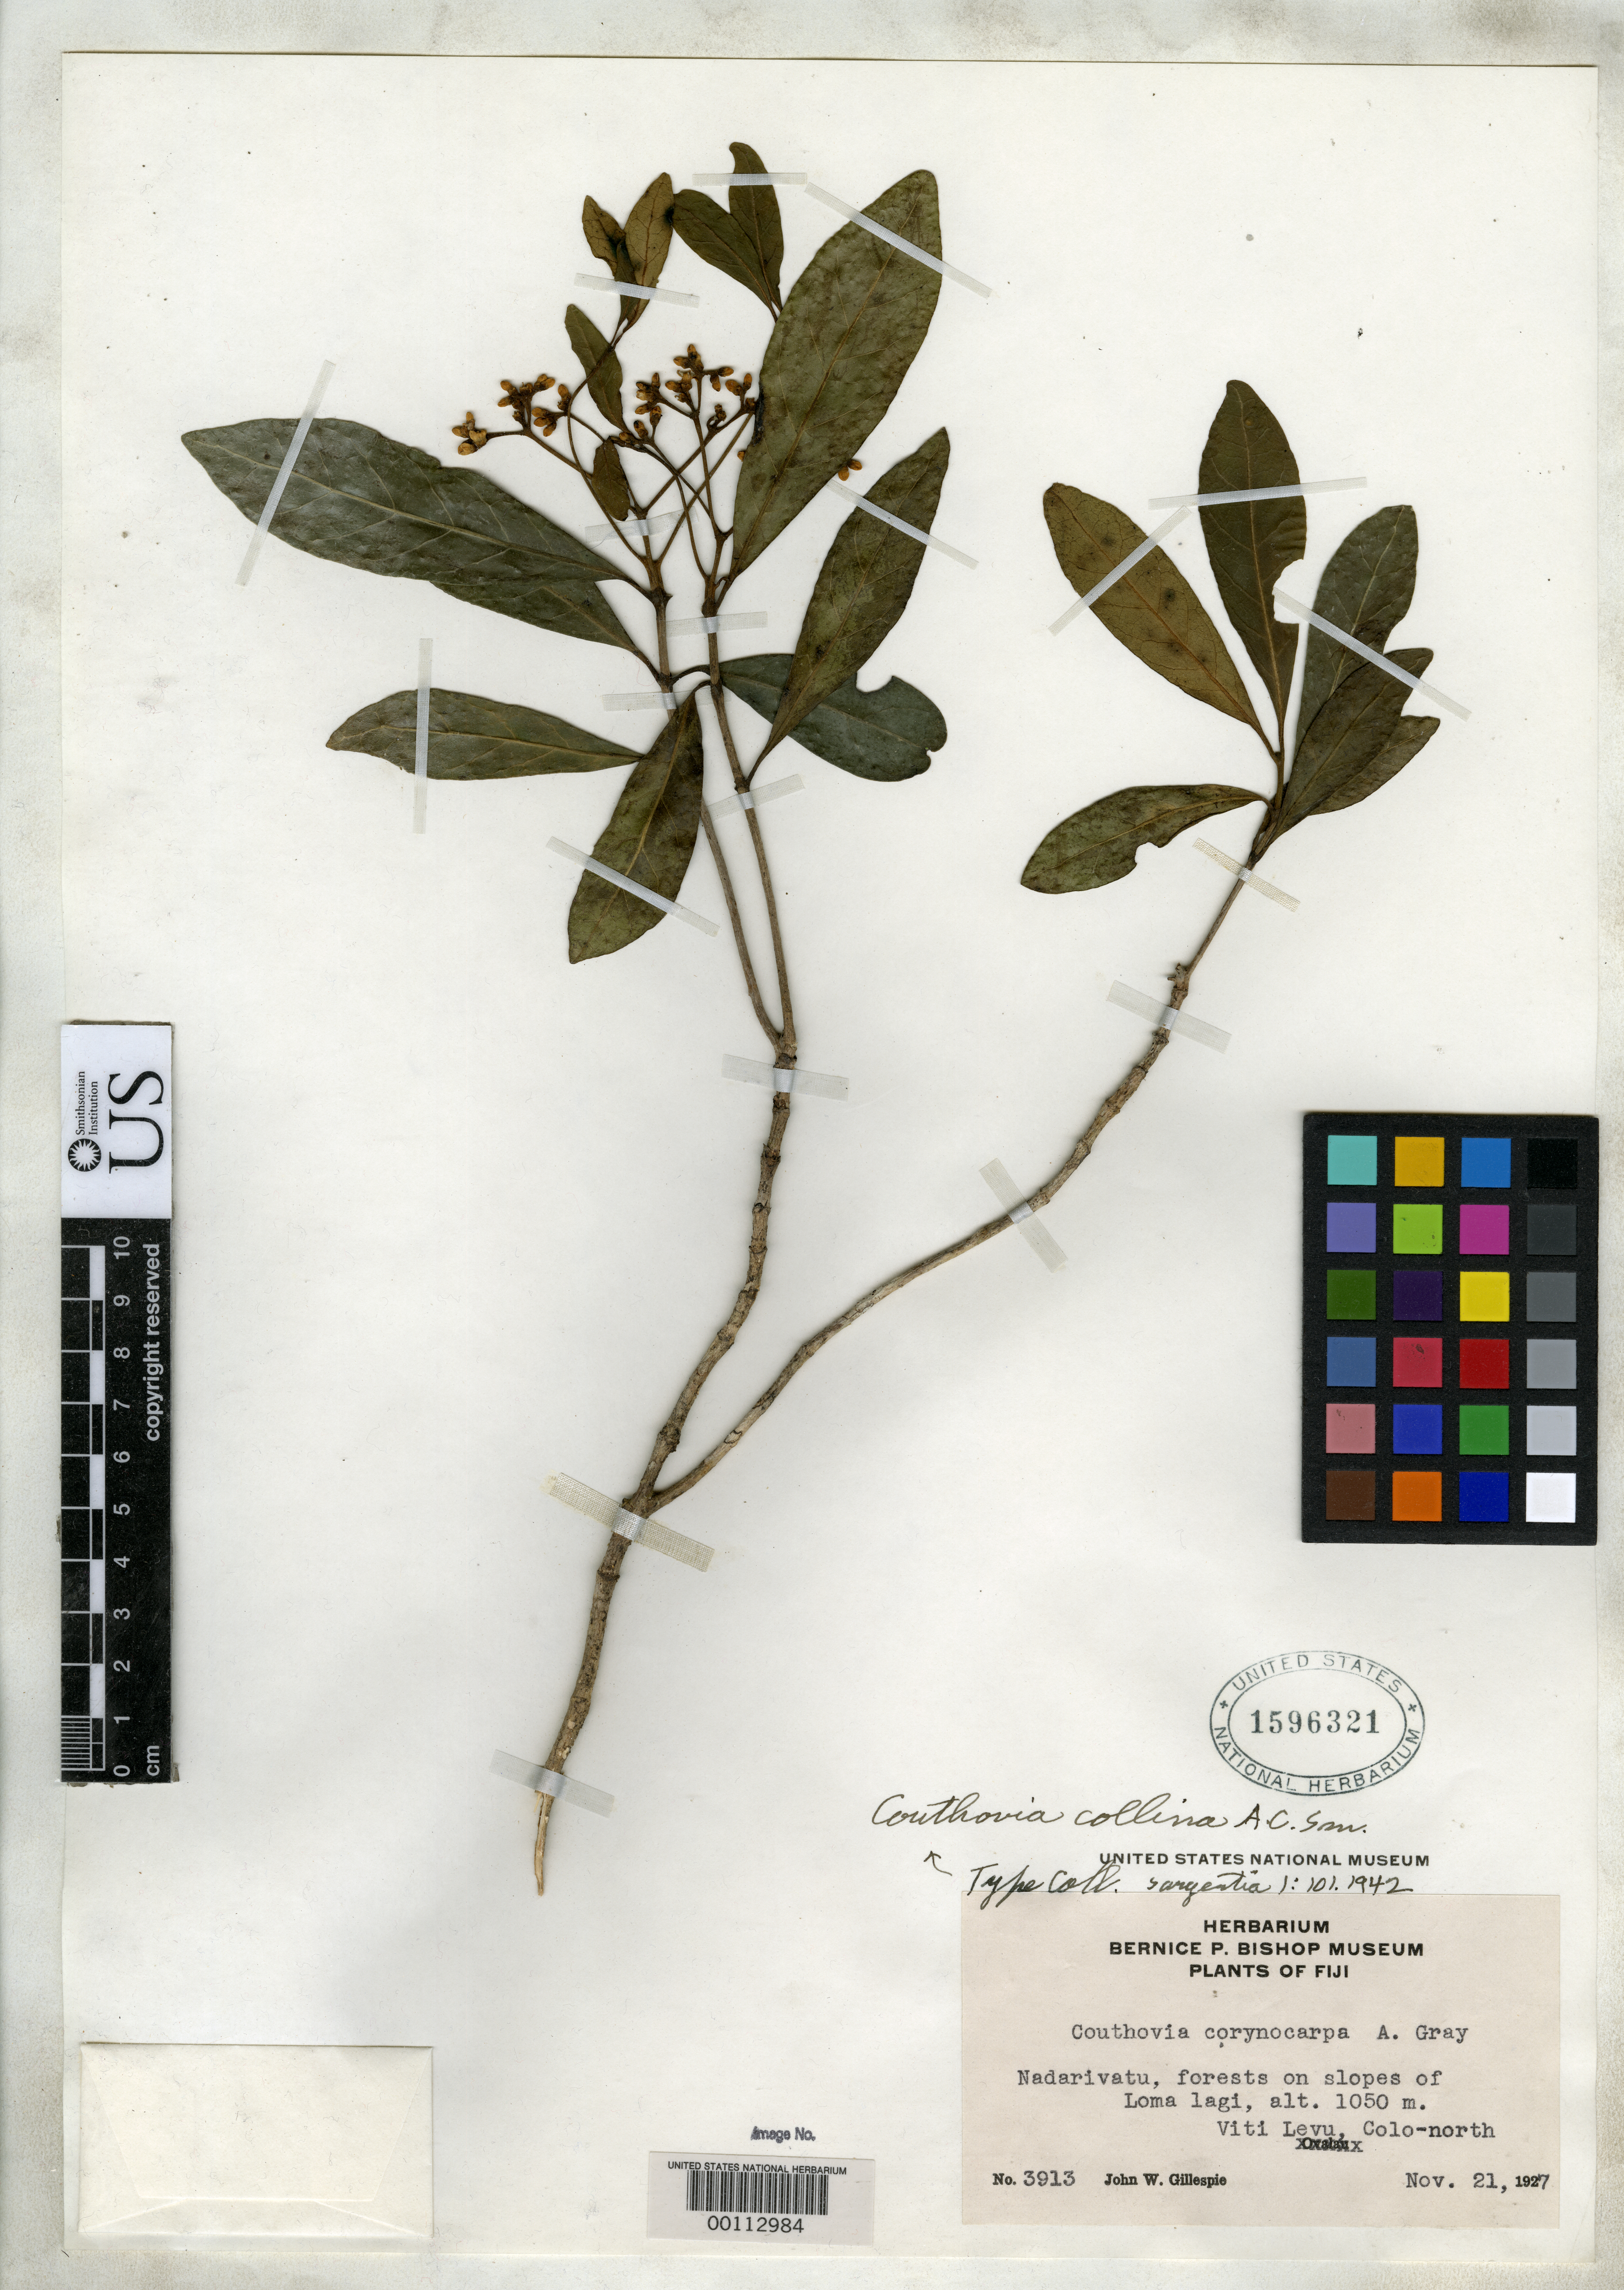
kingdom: Plantae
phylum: Tracheophyta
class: Magnoliopsida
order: Gentianales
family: Loganiaceae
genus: Couthovia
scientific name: Couthovia collina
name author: A.C. Sm.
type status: Isotype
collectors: J. W. Gillespie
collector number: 3913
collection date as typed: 21 Nov 1927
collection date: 1927-11-21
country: Fiji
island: Viti Levu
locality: Nadarivatu, Loma Lagi. [Viti Levu Group]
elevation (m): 150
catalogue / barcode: US 1596321